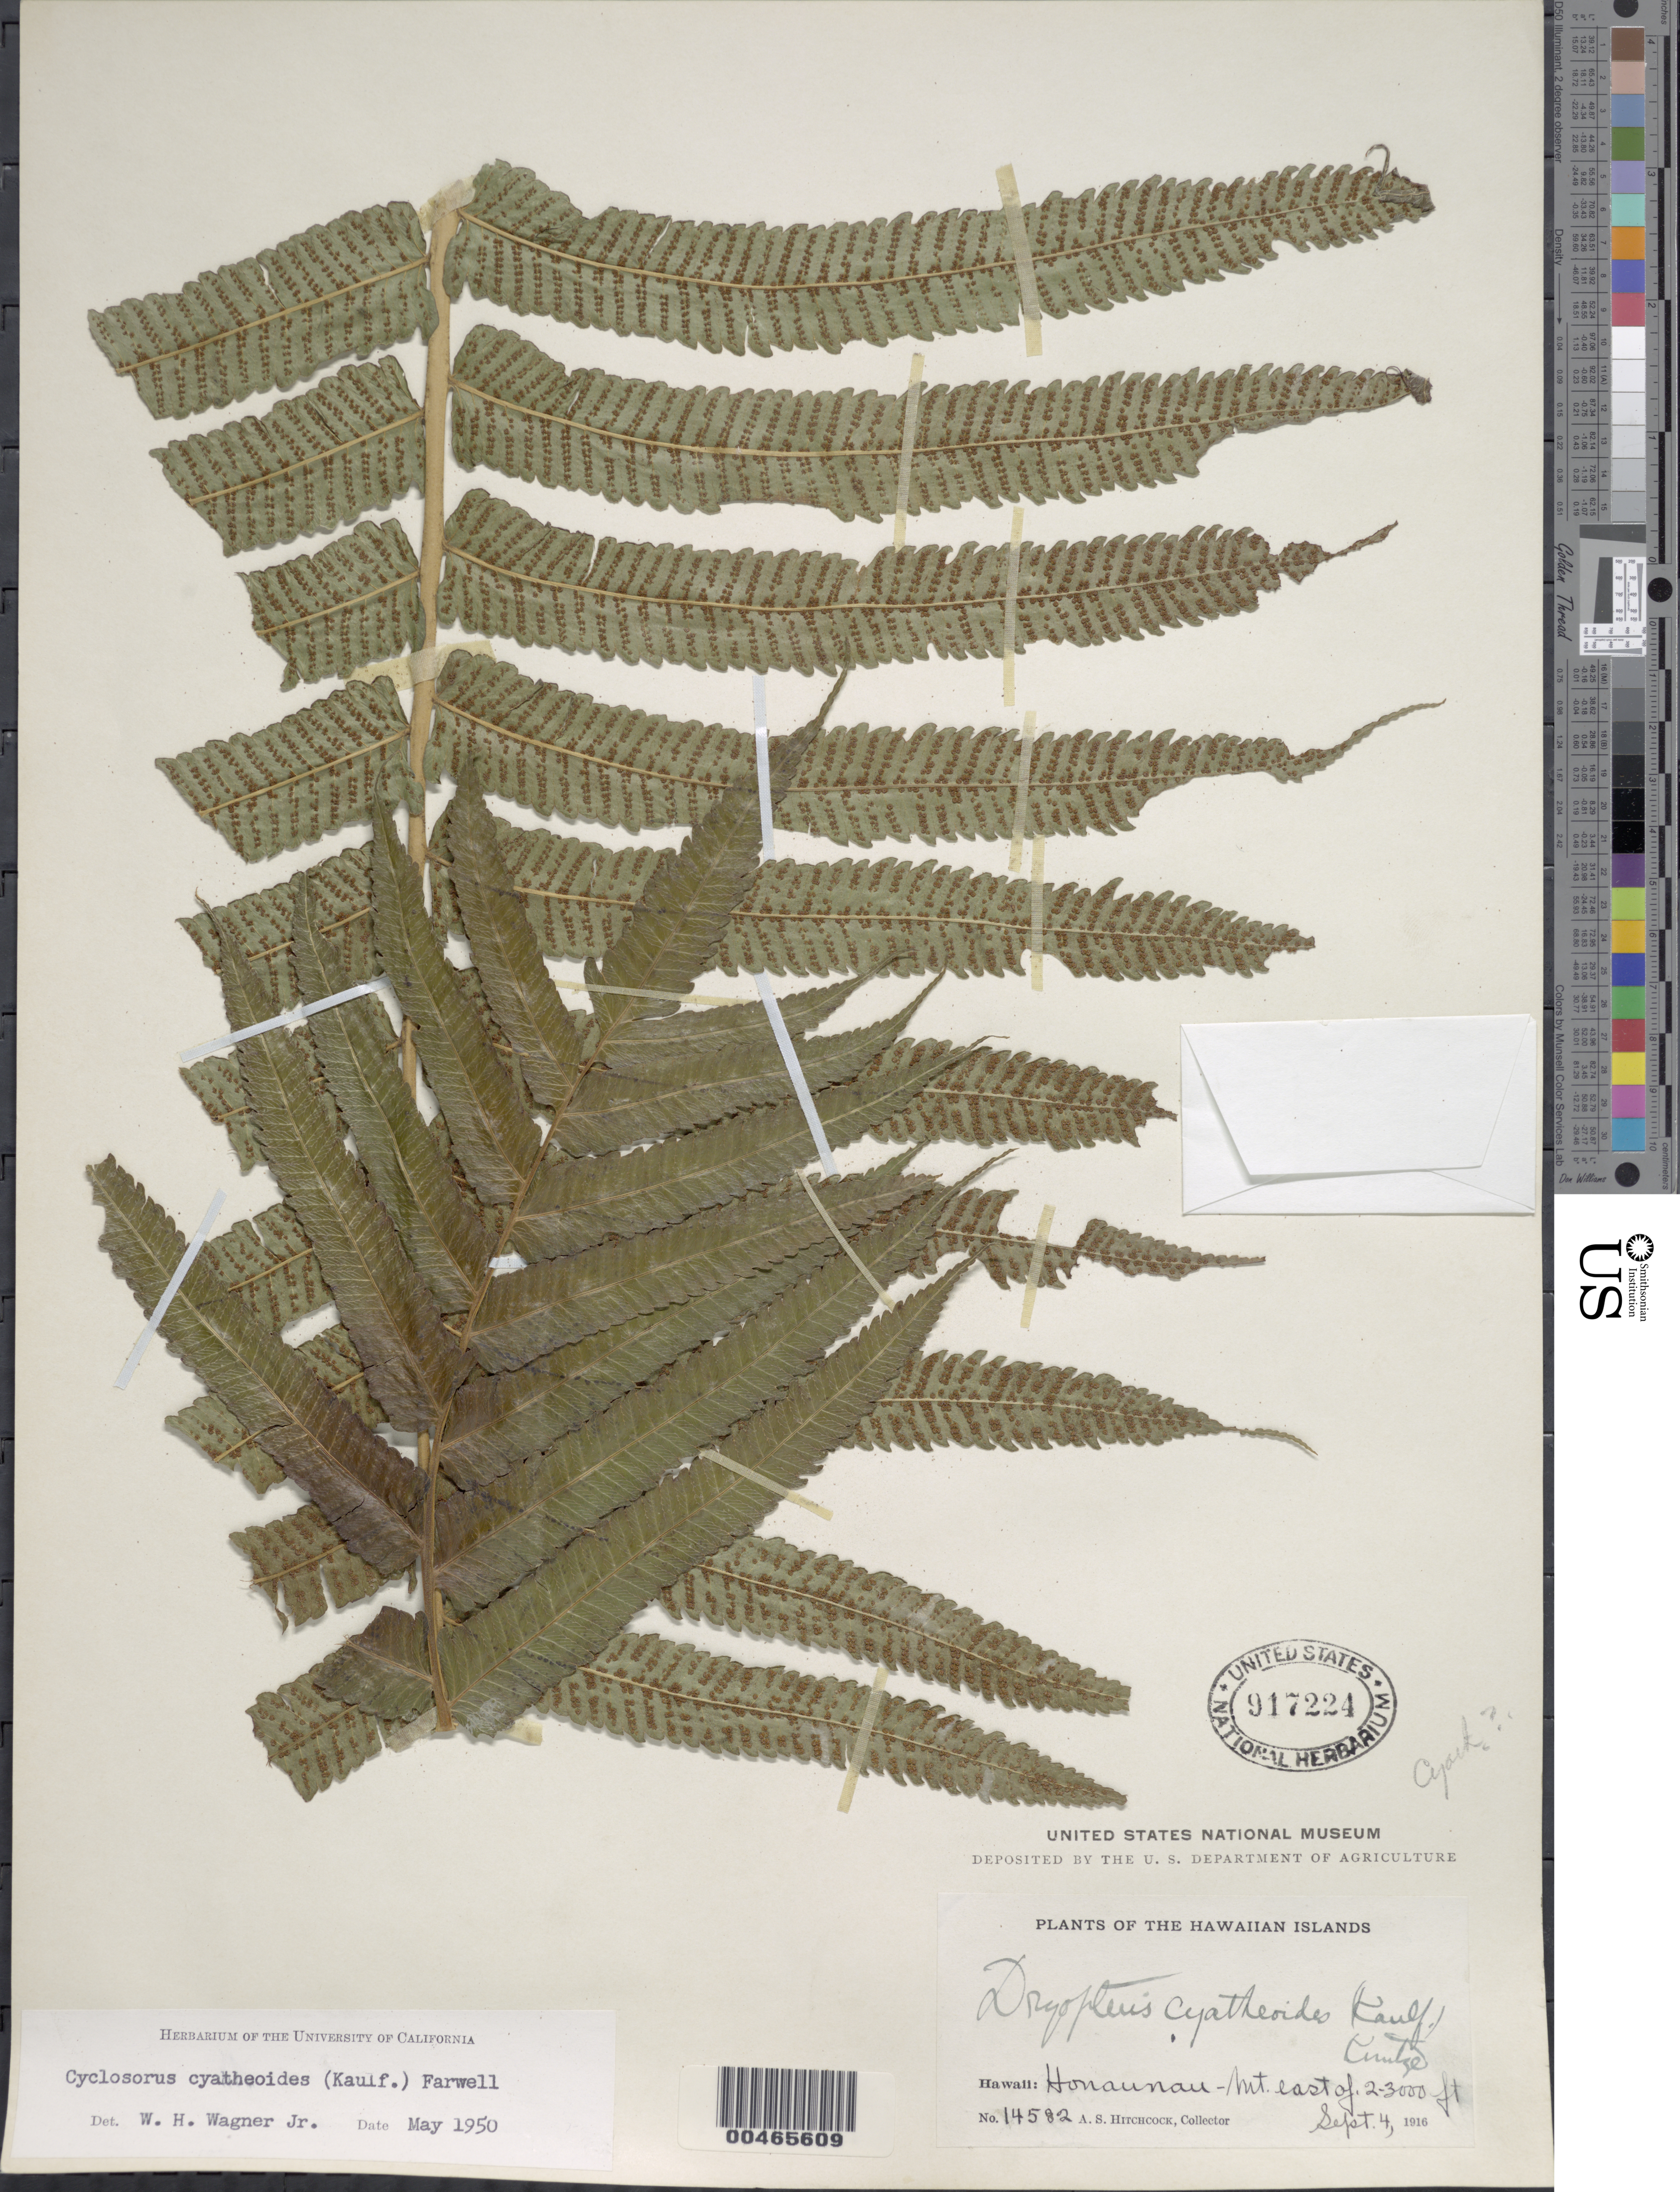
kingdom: Plantae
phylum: Tracheophyta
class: Polypodiopsida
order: Polypodiales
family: Thelypteridaceae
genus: Christella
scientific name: Christella cyatheoides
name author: (Kaulf.) Holttum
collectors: A. S. Hitchcock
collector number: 14582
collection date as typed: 4 Sep 1916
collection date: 1916-09-04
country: United States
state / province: Hawaii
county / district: Hawaii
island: Hawaii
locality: Honaunau-Mt. E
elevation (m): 610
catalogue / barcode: US 917224